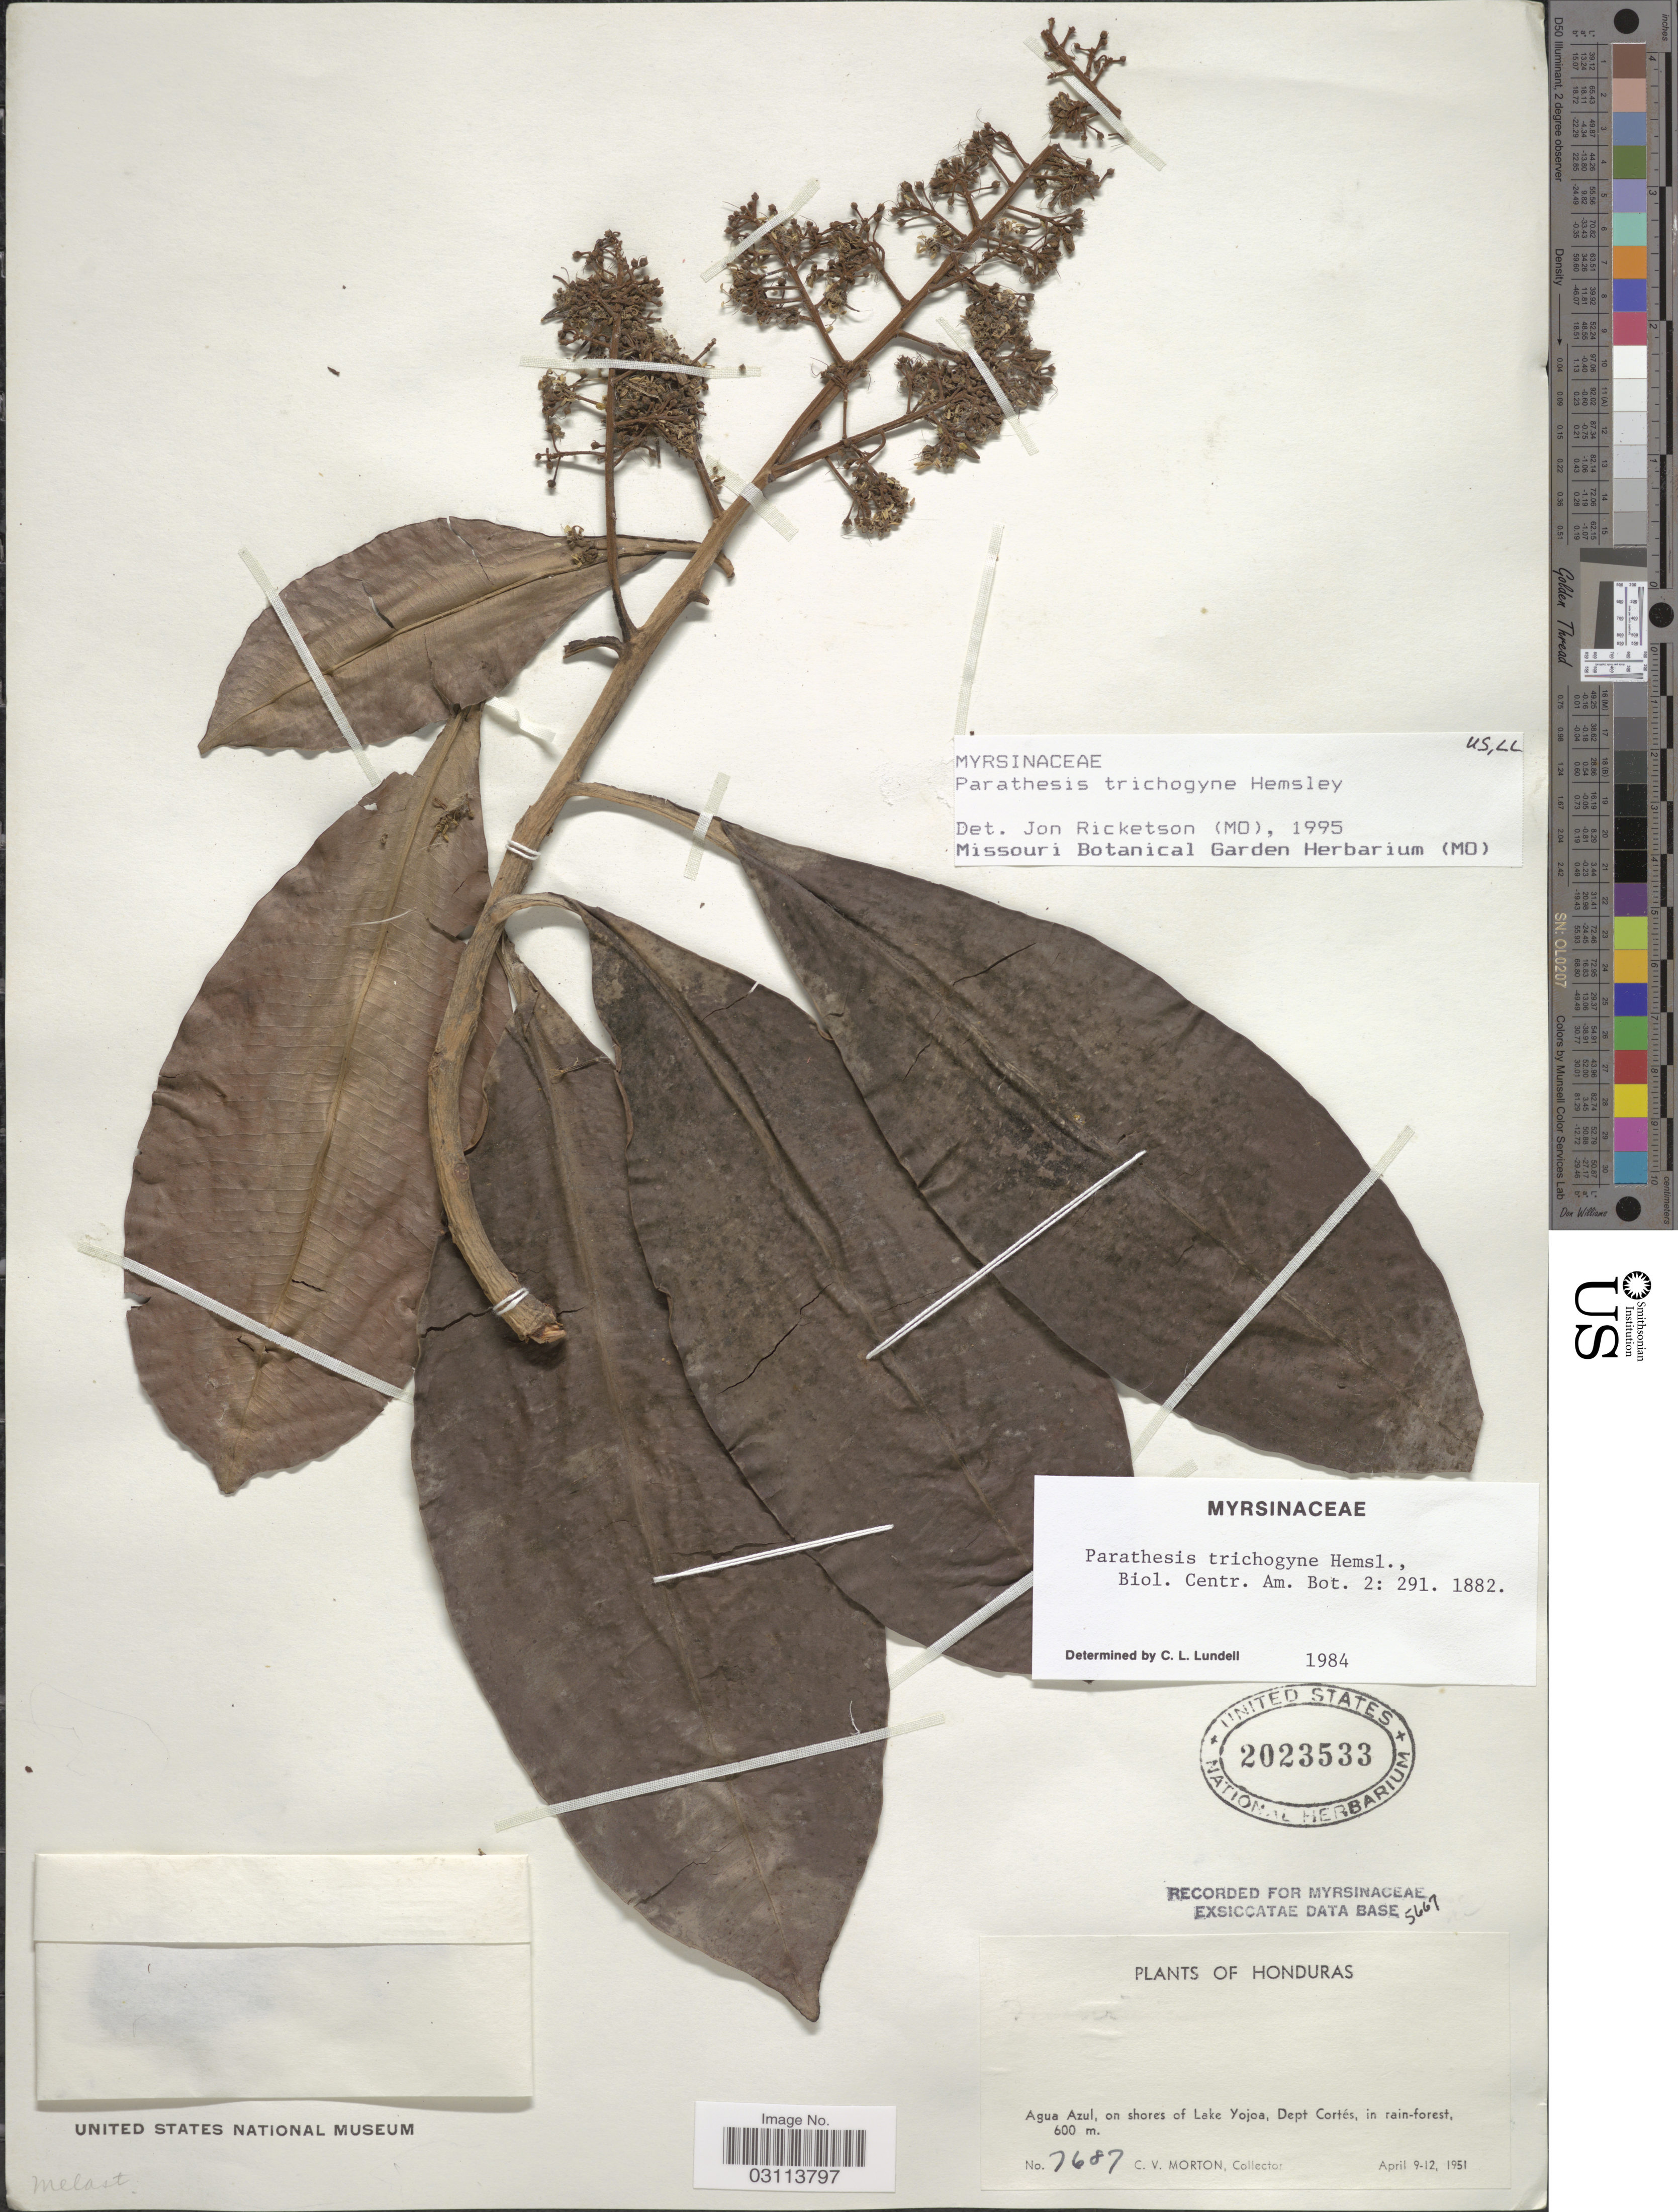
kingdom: Plantae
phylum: Tracheophyta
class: Magnoliopsida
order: Ericales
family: Primulaceae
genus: Parathesis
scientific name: Parathesis trichogyne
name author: Hemsl.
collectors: C. V. Morton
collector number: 7687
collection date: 1951-04-09/1951-04-12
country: Honduras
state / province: Cortés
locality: Agua Azul, on shores of Lake Yojoa, Dept. Cortés.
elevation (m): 600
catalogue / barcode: US 2023533